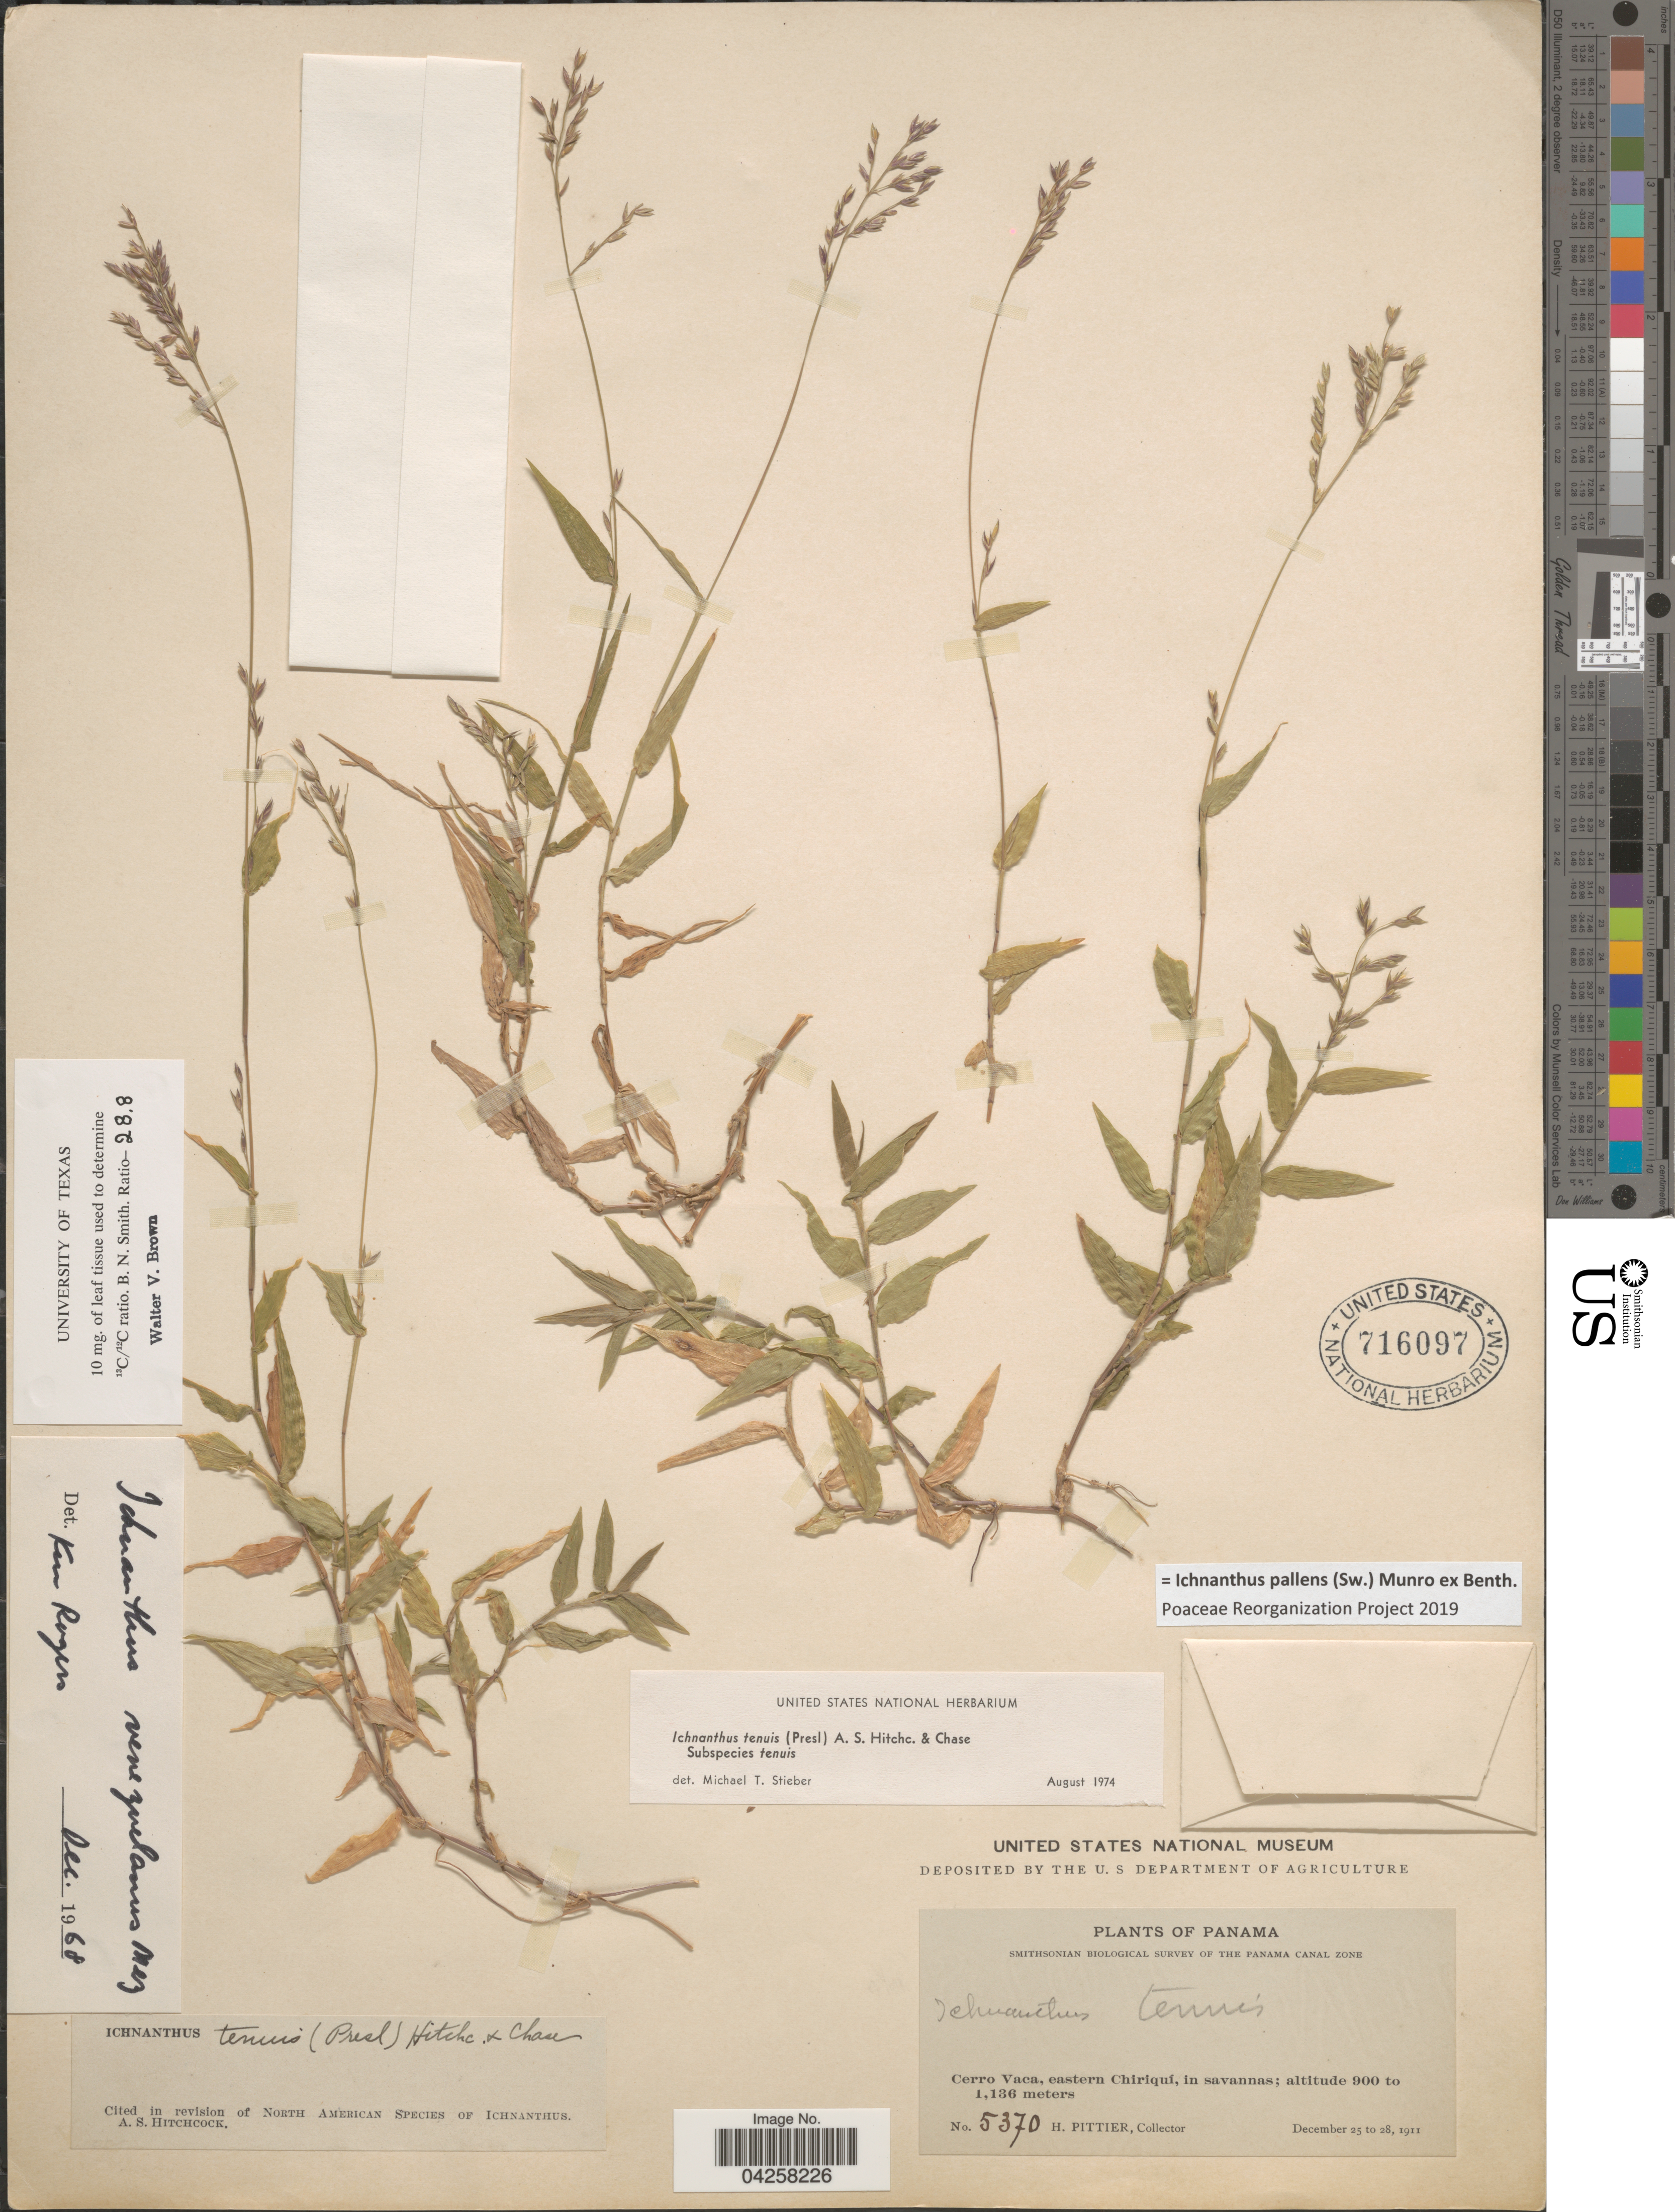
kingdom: Plantae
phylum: Tracheophyta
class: Liliopsida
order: Poales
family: Poaceae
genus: Ichnanthus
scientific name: Ichnanthus tenuis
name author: (J. Presl) Hitchc. & Chase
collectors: H. F. Pittier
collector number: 5370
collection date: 1911-12-25/1911-12-28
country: Panama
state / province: Chiriqui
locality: Smithsonian Biological Survey of the Panama Canal Zone. Cerro Vaca, eastern Chiriqui, in savannas.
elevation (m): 900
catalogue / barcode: US 716097